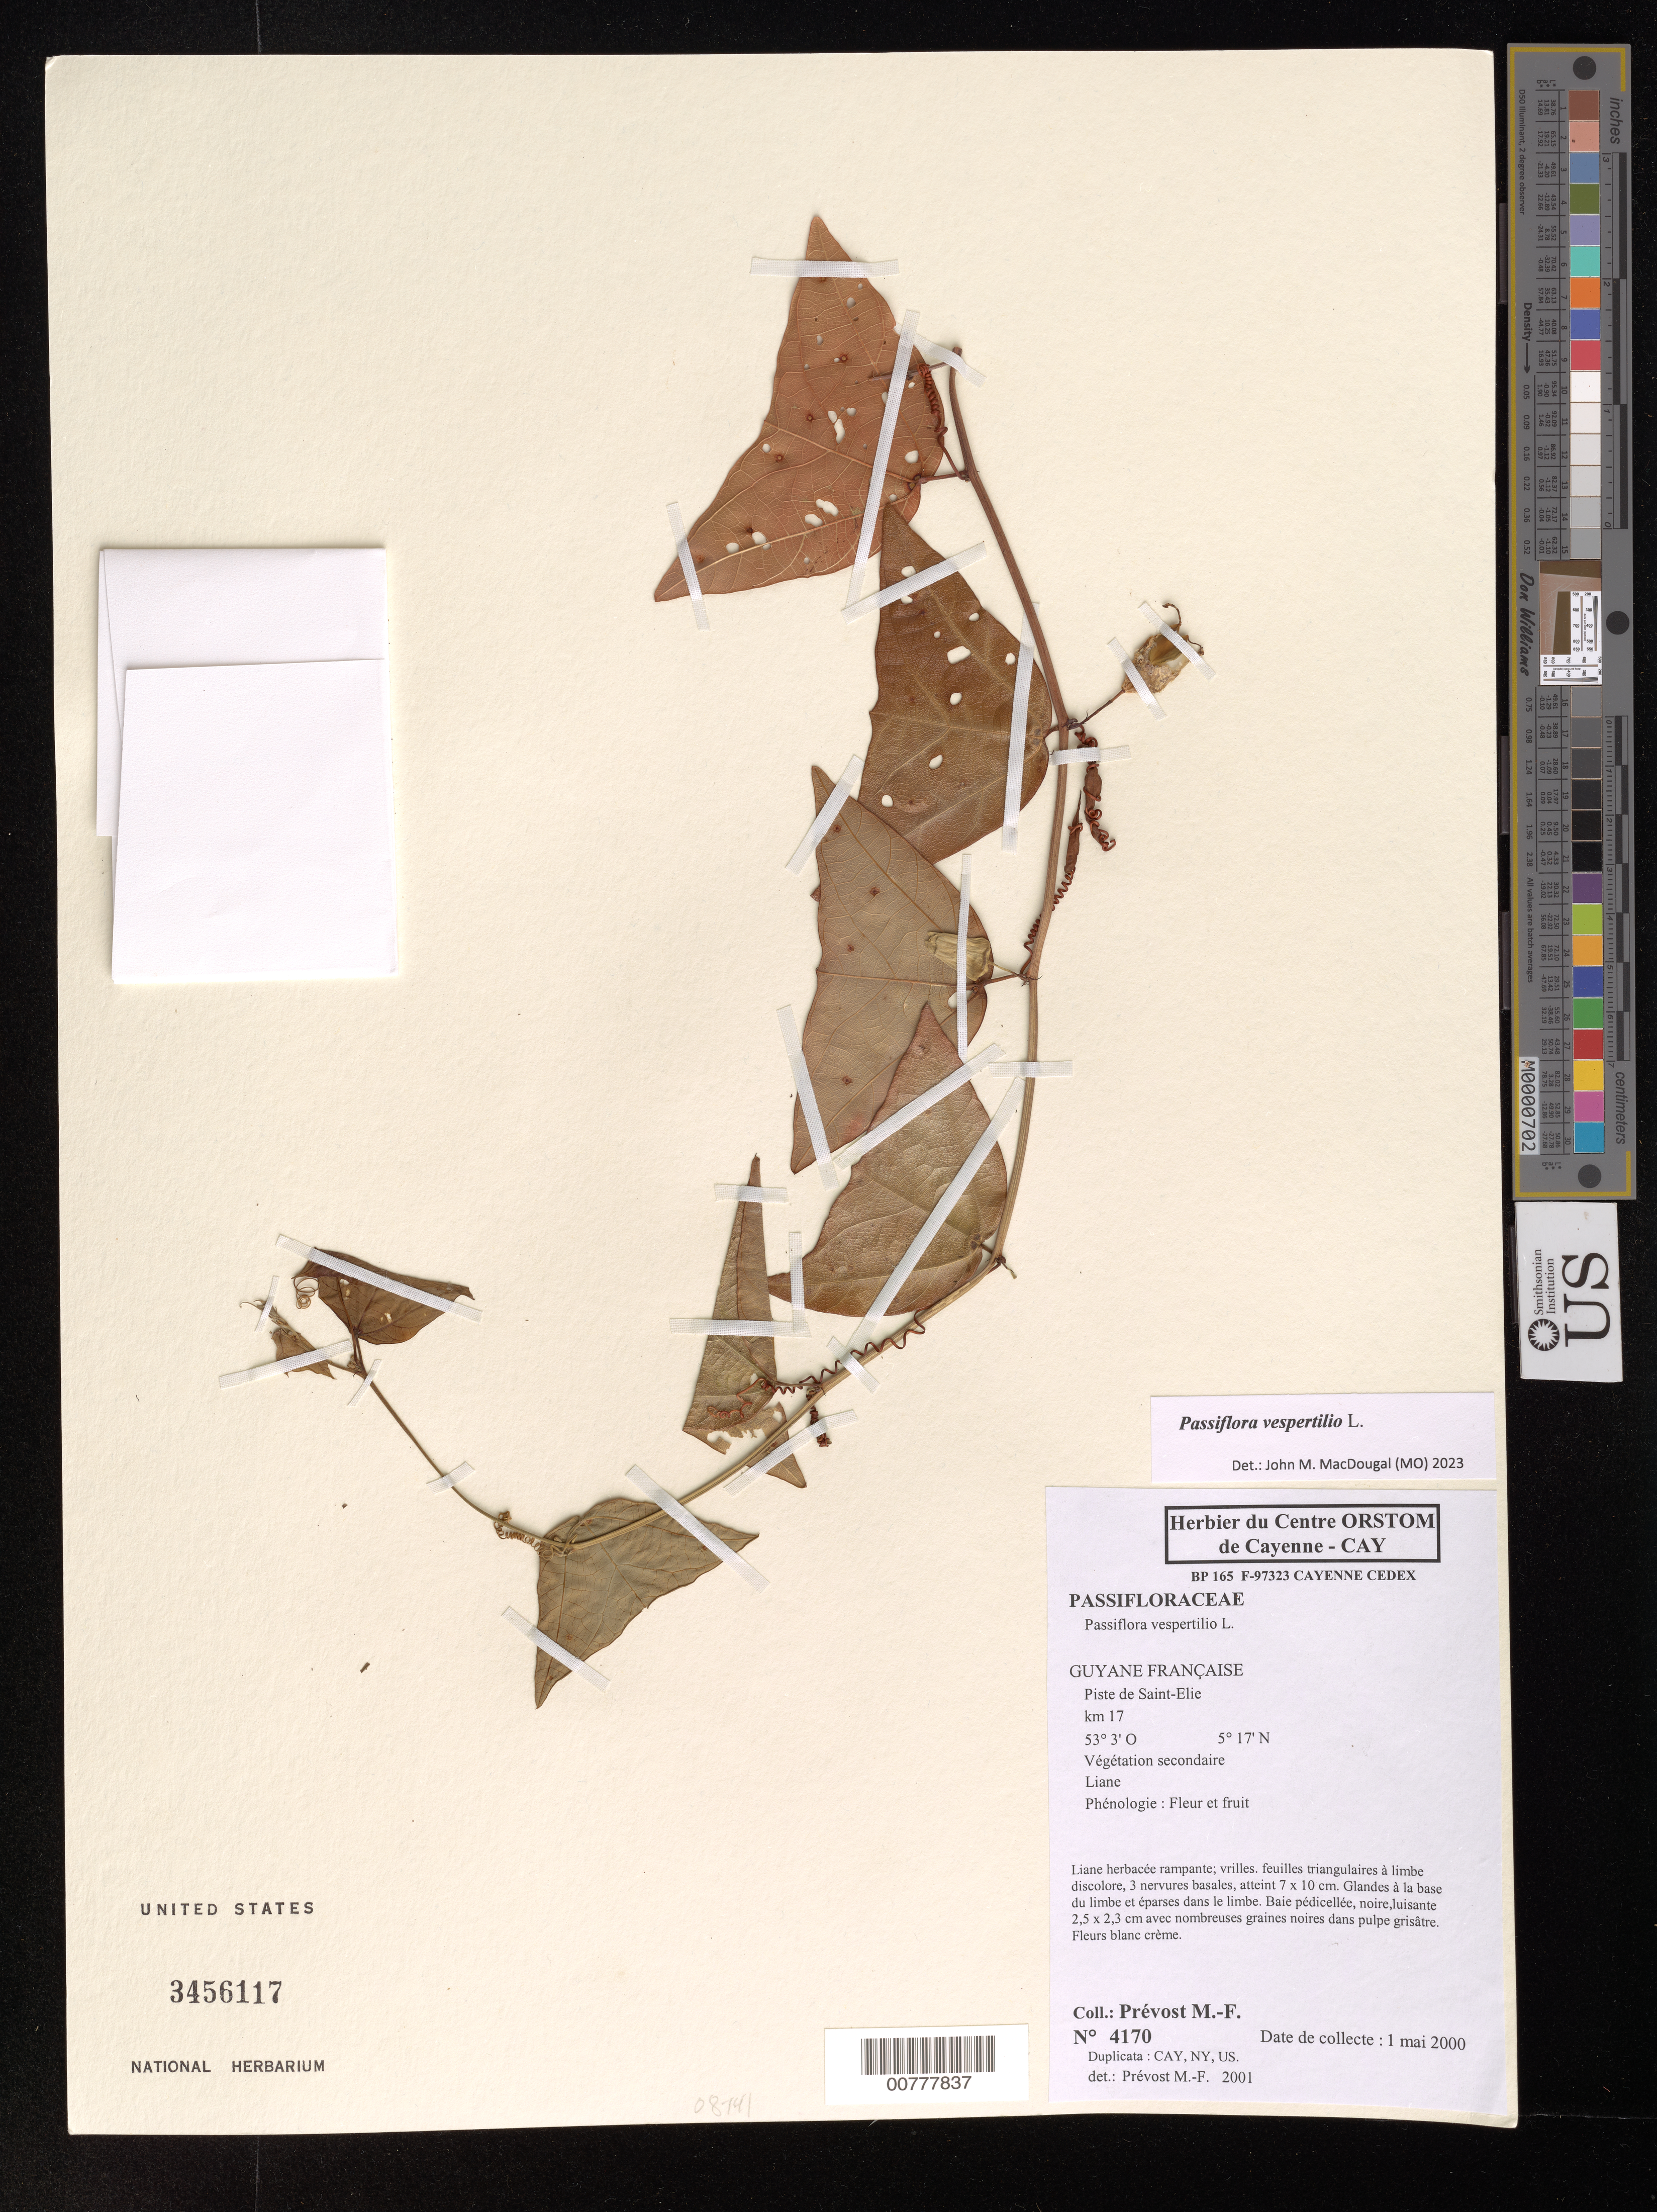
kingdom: Plantae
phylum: Tracheophyta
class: Magnoliopsida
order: Malpighiales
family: Passifloraceae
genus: Passiflora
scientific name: Passiflora vespertilio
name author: L.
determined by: MacDougal, John M.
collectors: M.-F. Prévost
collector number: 4170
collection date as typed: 17-Apr-00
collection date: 2000-03-01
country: French Guiana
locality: Piste de Saint-Élie, km 17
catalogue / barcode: US 3456117